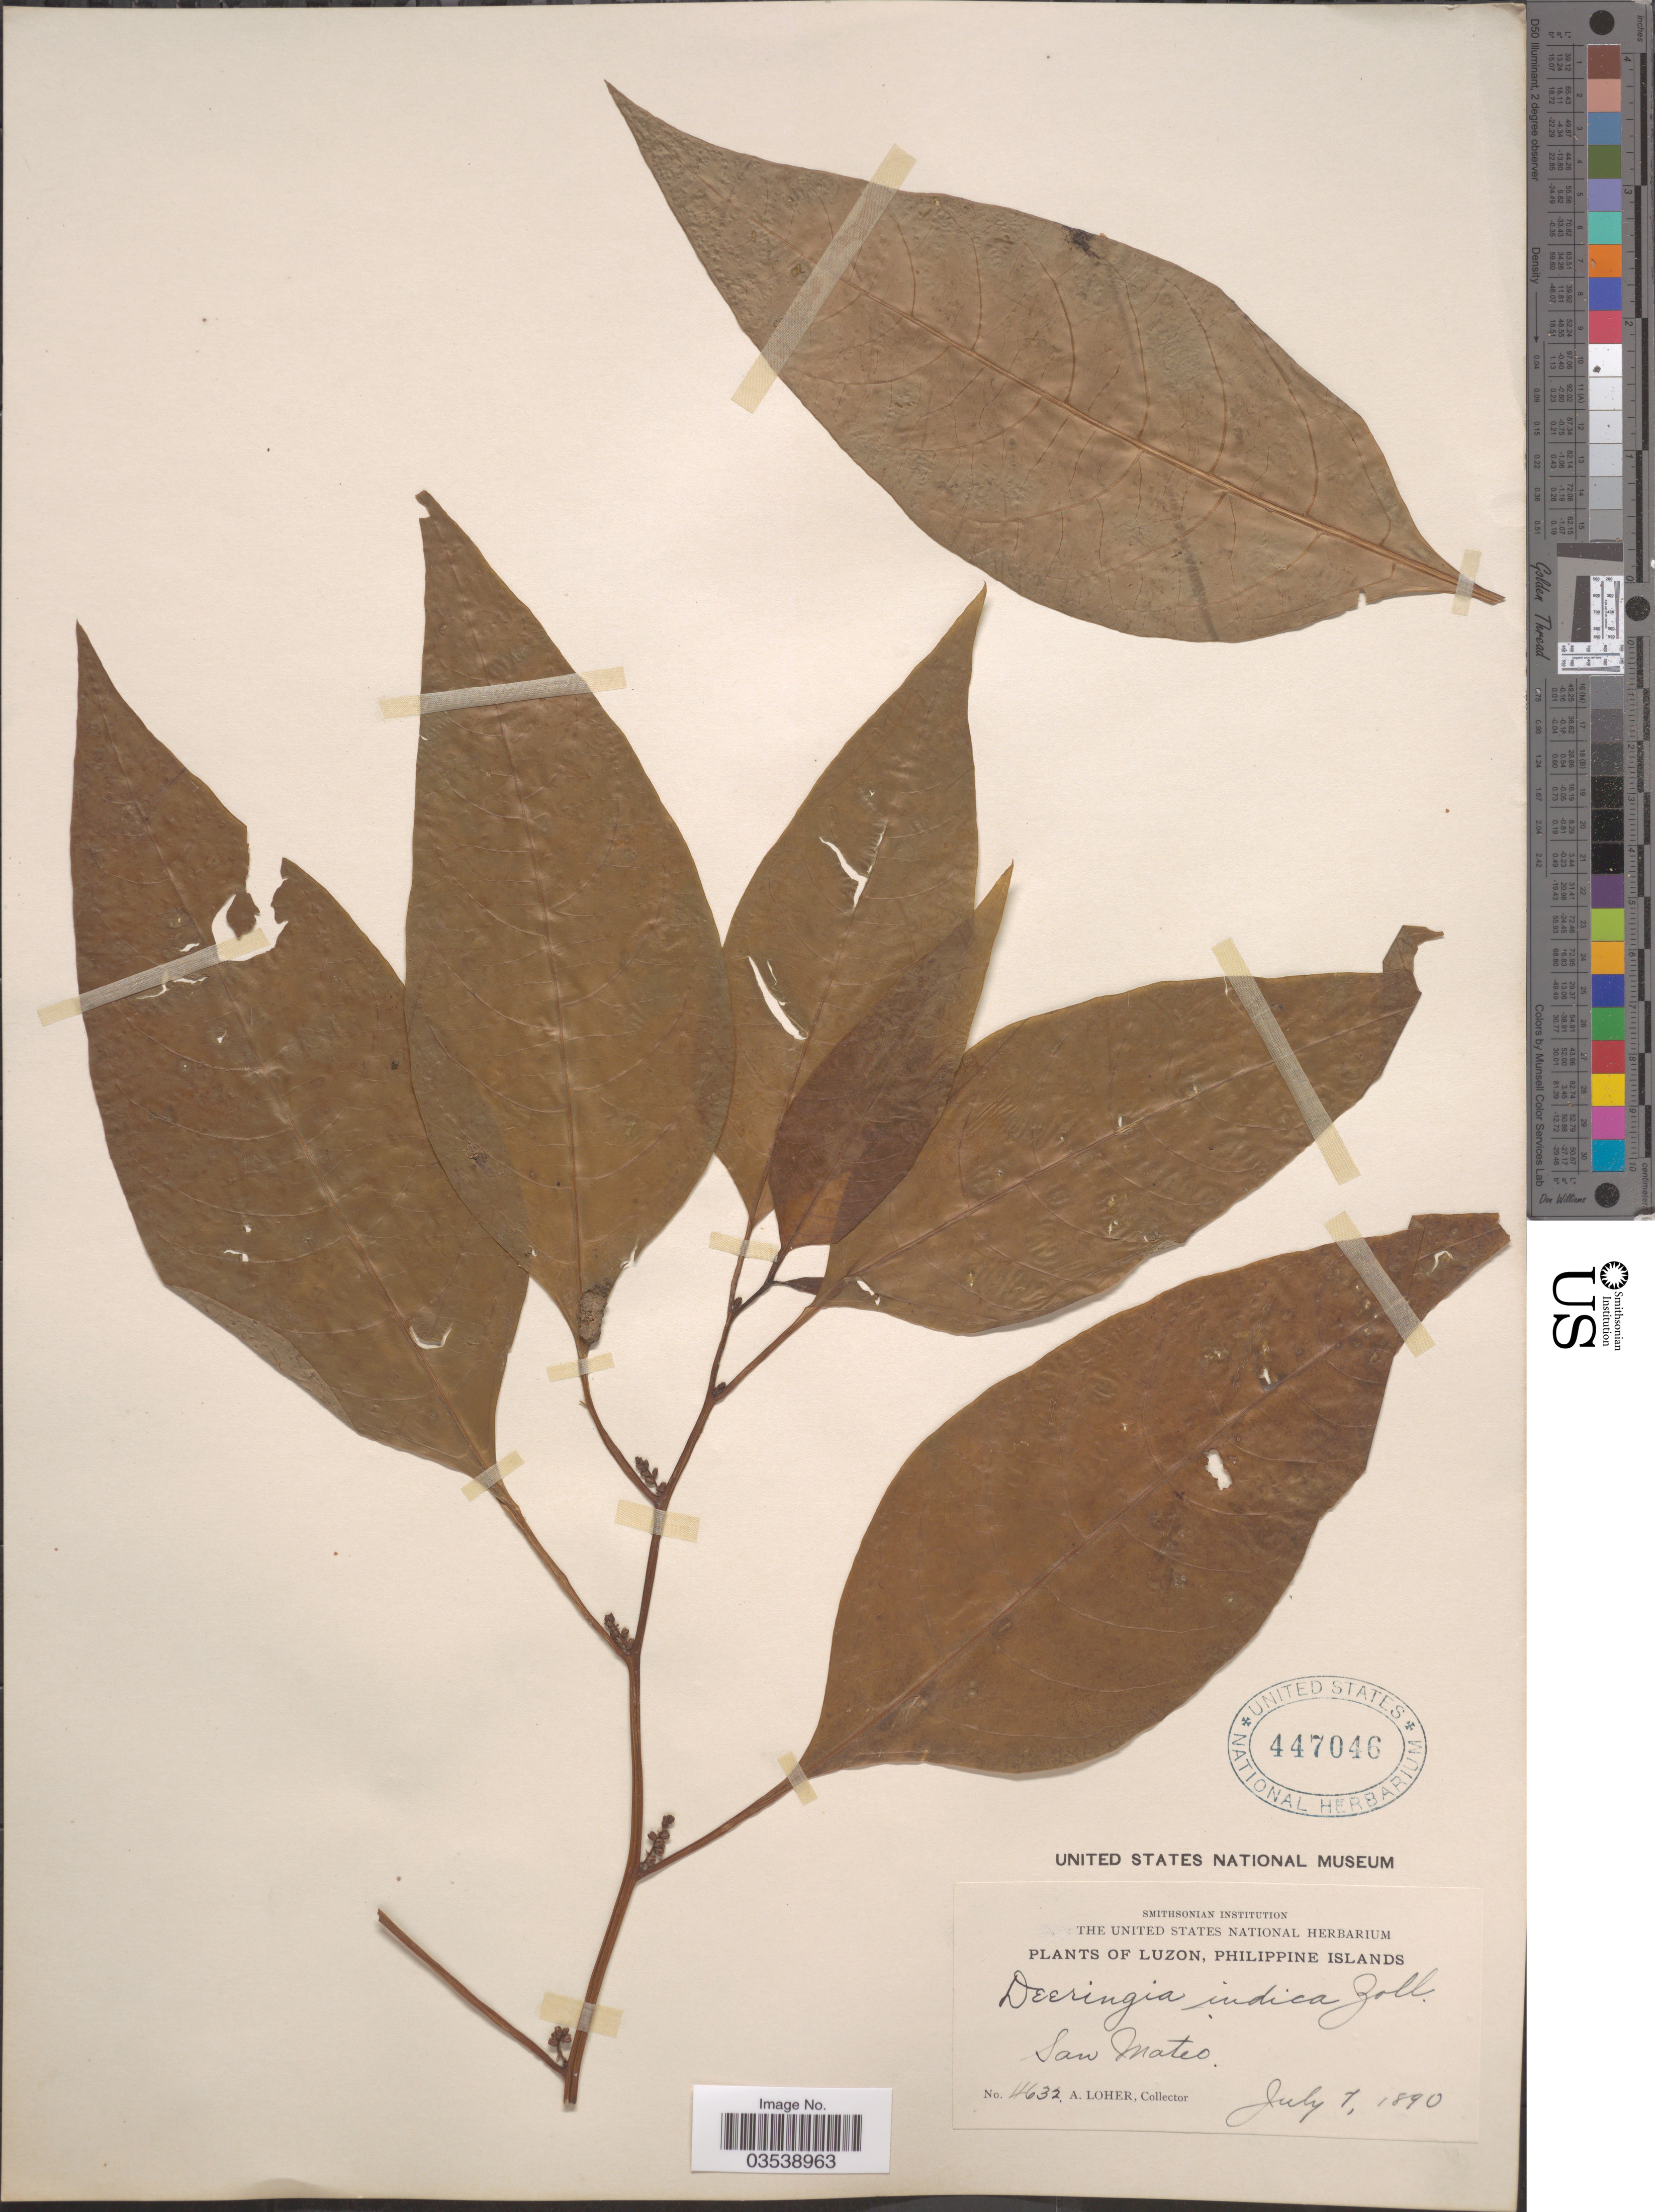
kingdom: Plantae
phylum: Tracheophyta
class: Magnoliopsida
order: Caryophyllales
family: Amaranthaceae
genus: Deeringia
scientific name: Deeringia polysperma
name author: (Roxb.) Moq.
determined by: Strong, Mark T., (BOT), Smithsonian Institution - National Museum of Natural History (UNITED STATES)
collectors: A. Loher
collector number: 4632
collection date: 1890-07-07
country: Philippines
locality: Luzon. San Mateo.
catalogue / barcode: US 447046